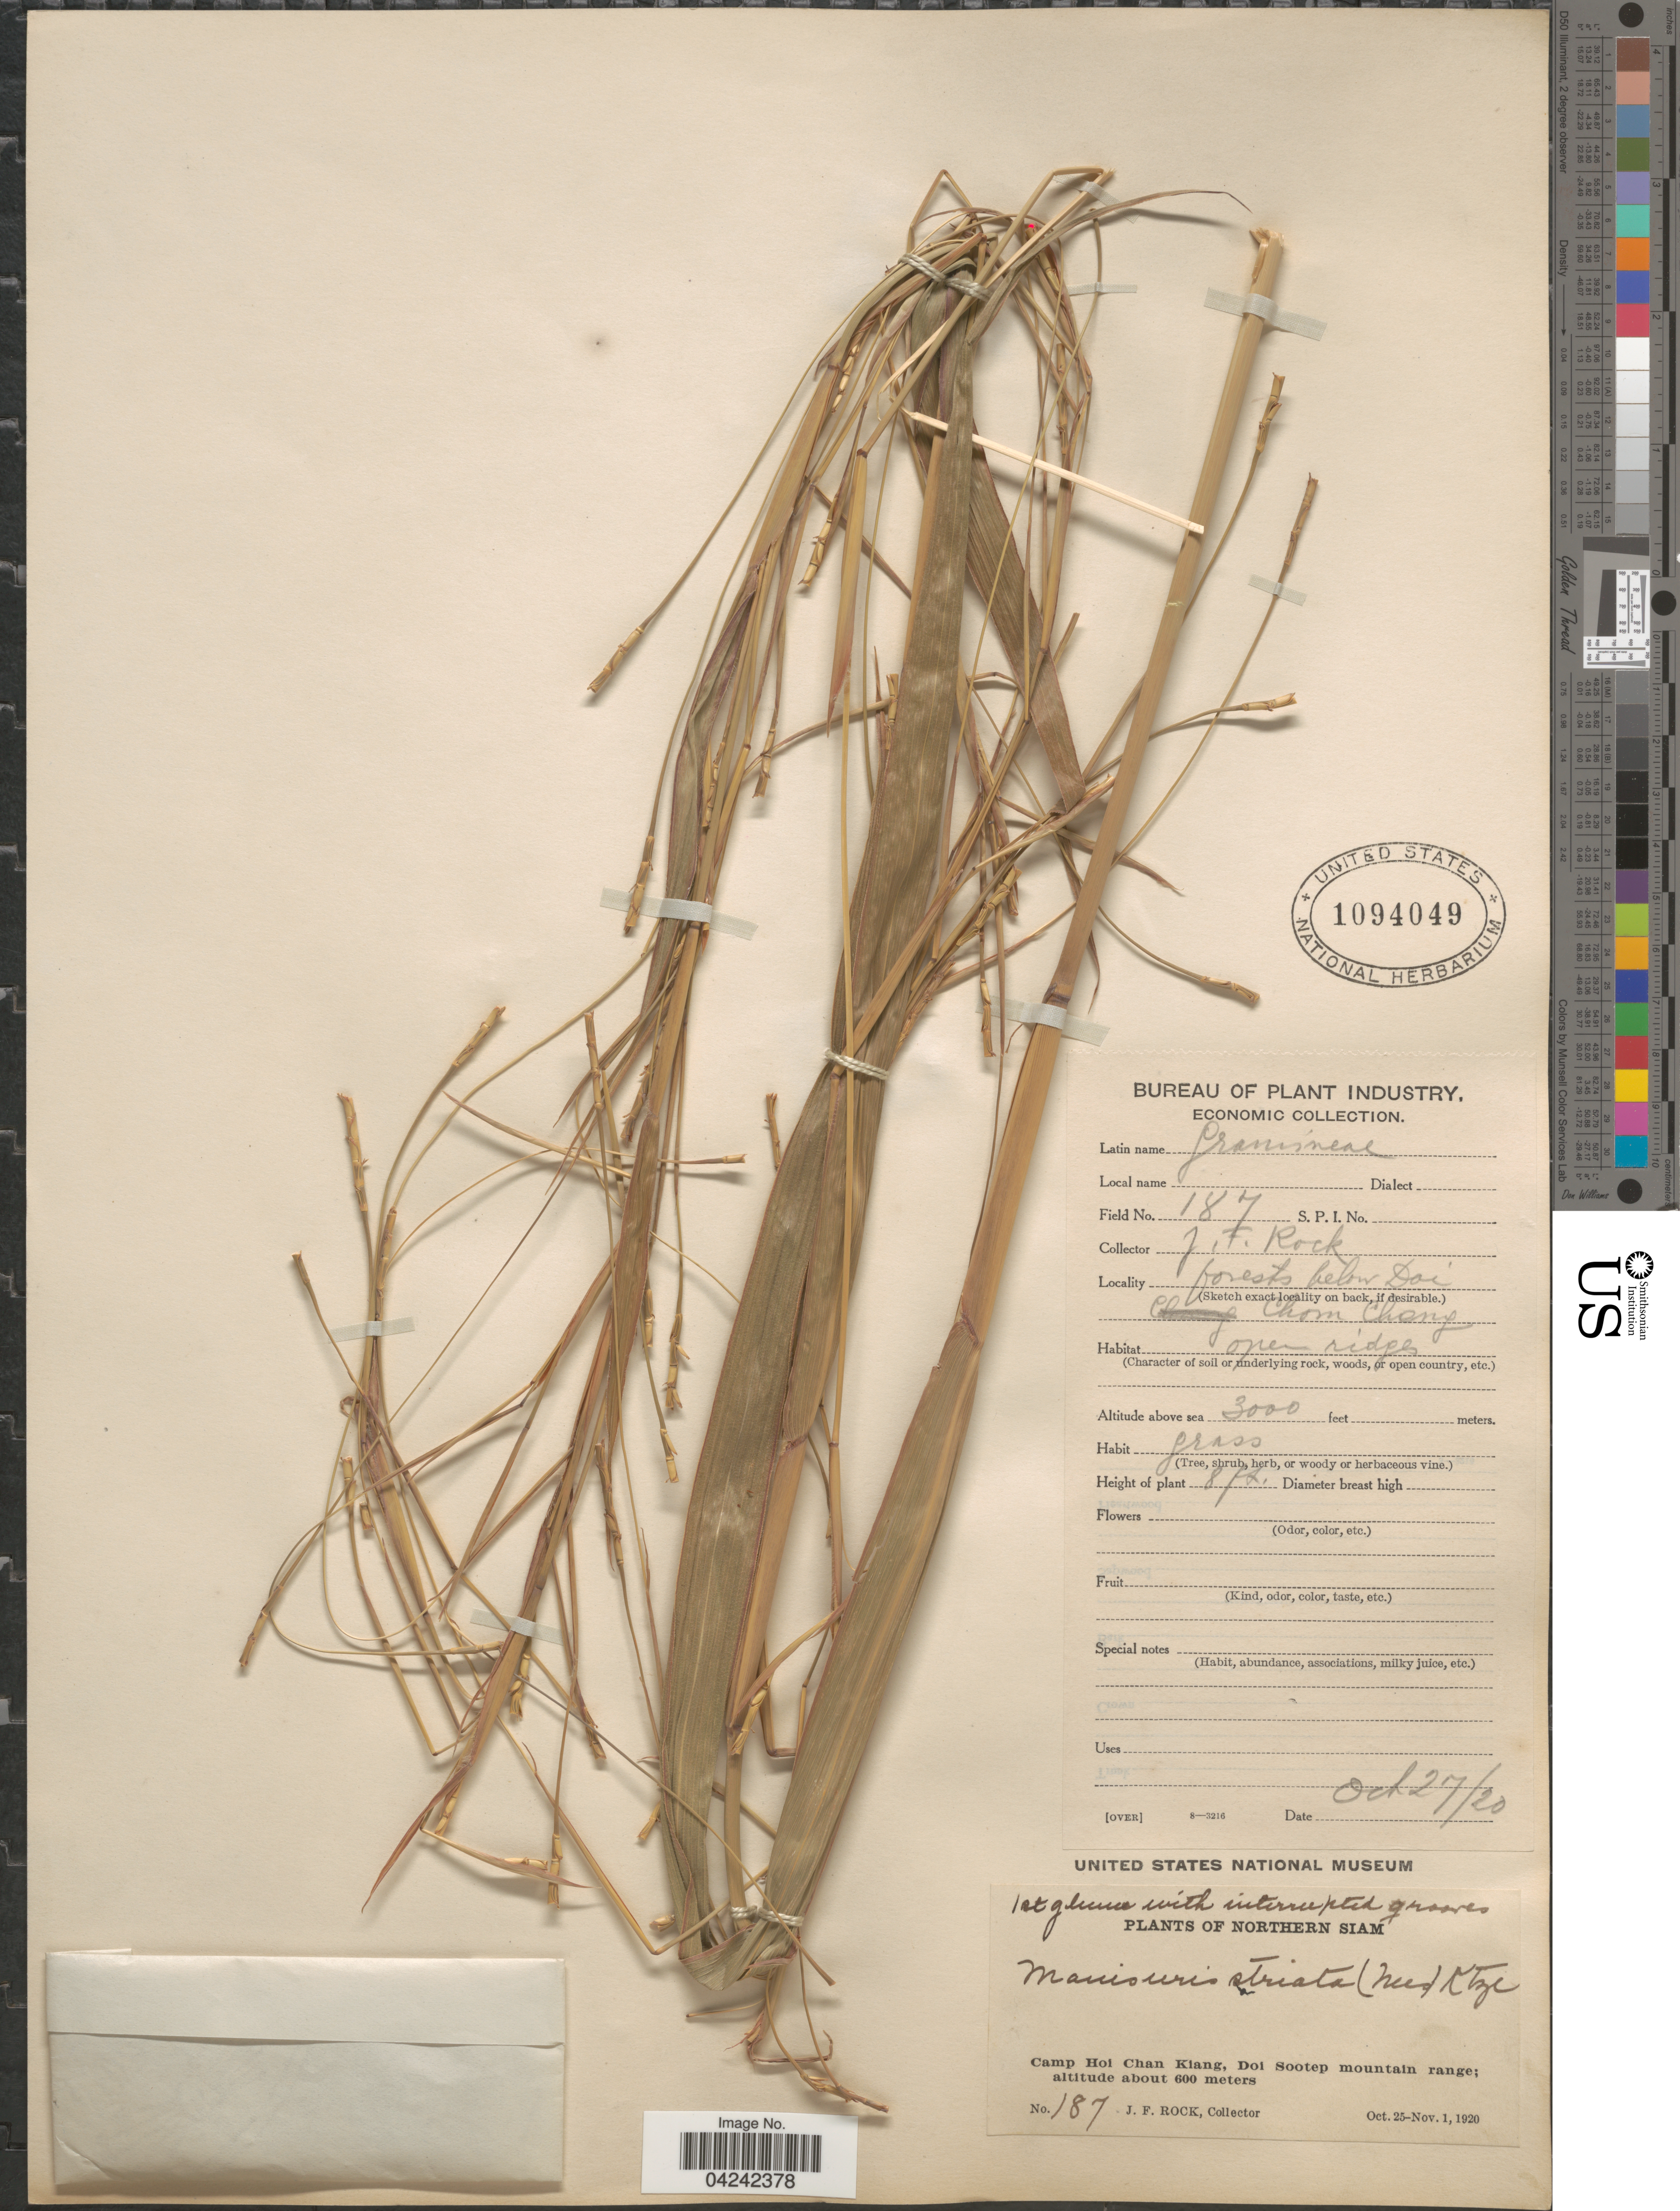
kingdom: Plantae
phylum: Tracheophyta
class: Liliopsida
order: Poales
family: Poaceae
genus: Rottboellia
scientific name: Rottboellia striata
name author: Nees ex Steud.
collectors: J. Rock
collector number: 187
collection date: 1920-10-27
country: Thailand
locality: Forests below Doi. Chom Cheng. Northern Siam. Camp Hoi Chan Kiang, Doi Sootep mountain range.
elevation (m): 600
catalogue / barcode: US 1094049